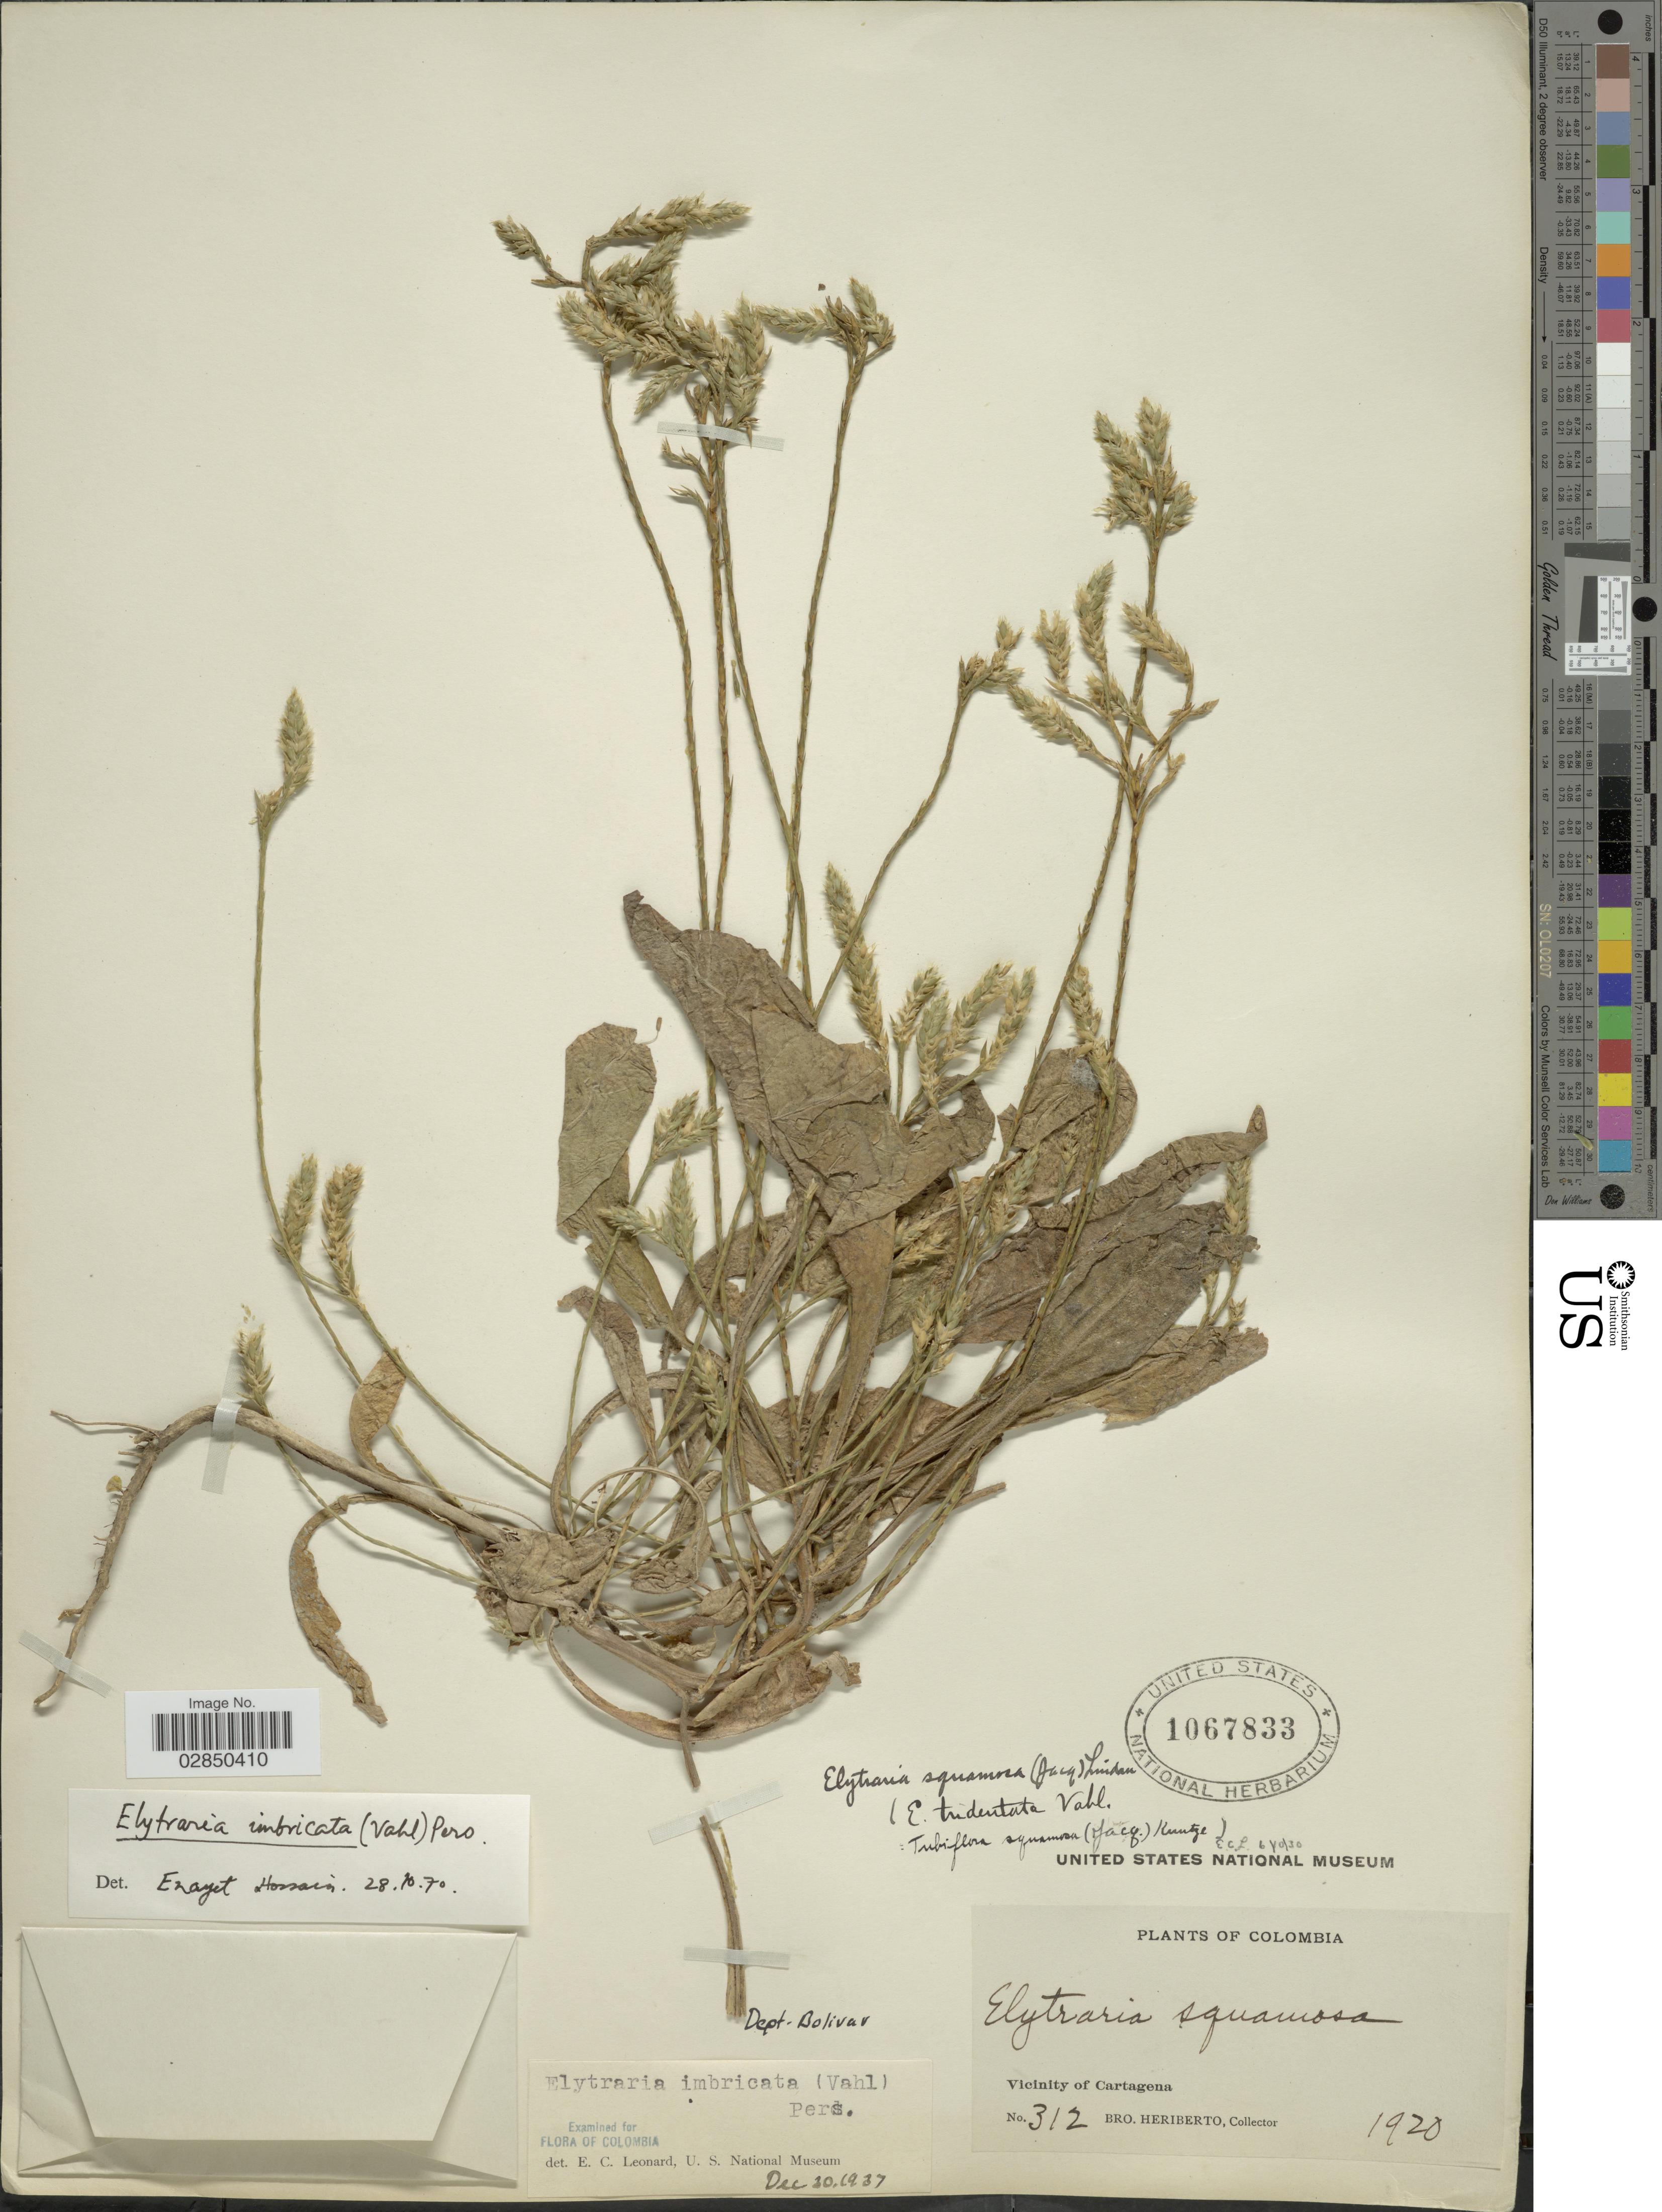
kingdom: Plantae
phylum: Tracheophyta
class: Magnoliopsida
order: Lamiales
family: Acanthaceae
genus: Elytraria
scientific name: Elytraria imbricata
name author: (Vahl) Pers.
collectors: B. Heriberto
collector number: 312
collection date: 1920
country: Colombia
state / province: Bolívar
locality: Vicinity of Cartagena. Dept. Bolivar.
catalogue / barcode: US 1067833